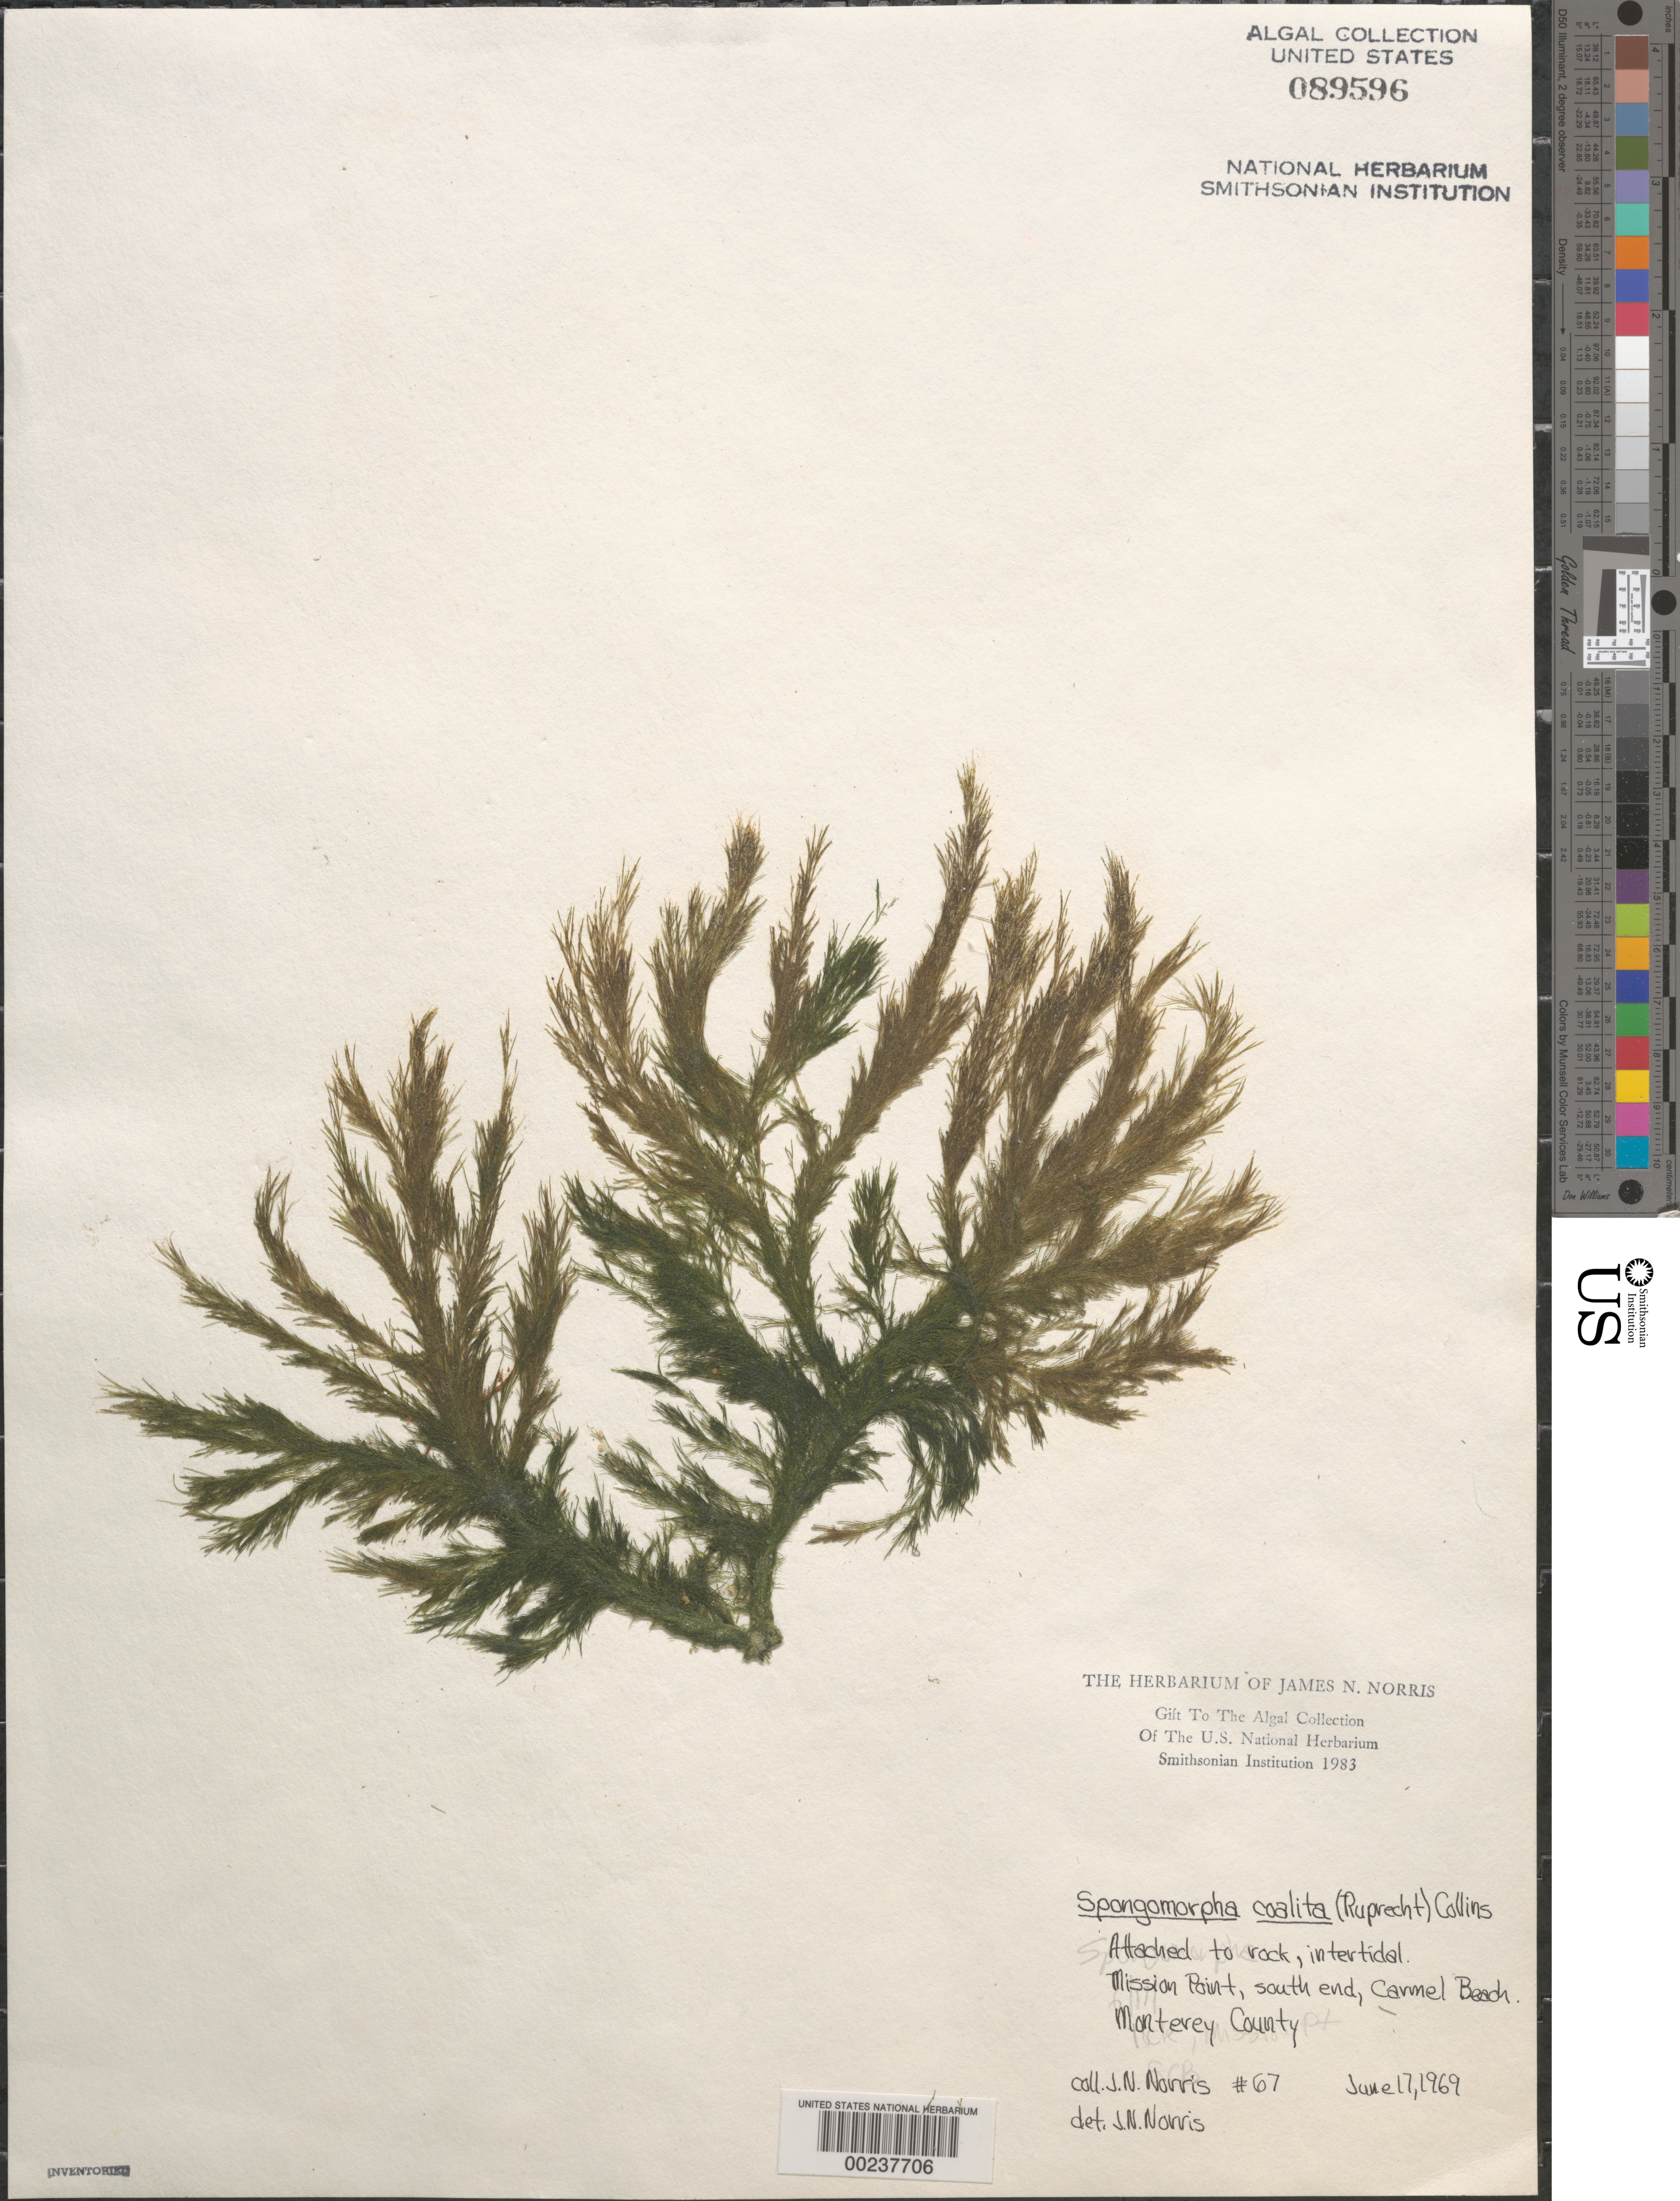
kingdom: Plantae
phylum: Chlorophyta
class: Ulvophyceae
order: Ulotrichales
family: Ulotrichaceae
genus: Acrosiphonia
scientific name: Acrosiphonia coalita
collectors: J. N. Norris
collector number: JN-67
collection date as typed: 17 Jun 1969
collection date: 1969-06-17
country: United States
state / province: California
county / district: Monterey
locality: Mission Point, Carmel Beach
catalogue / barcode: US 89596